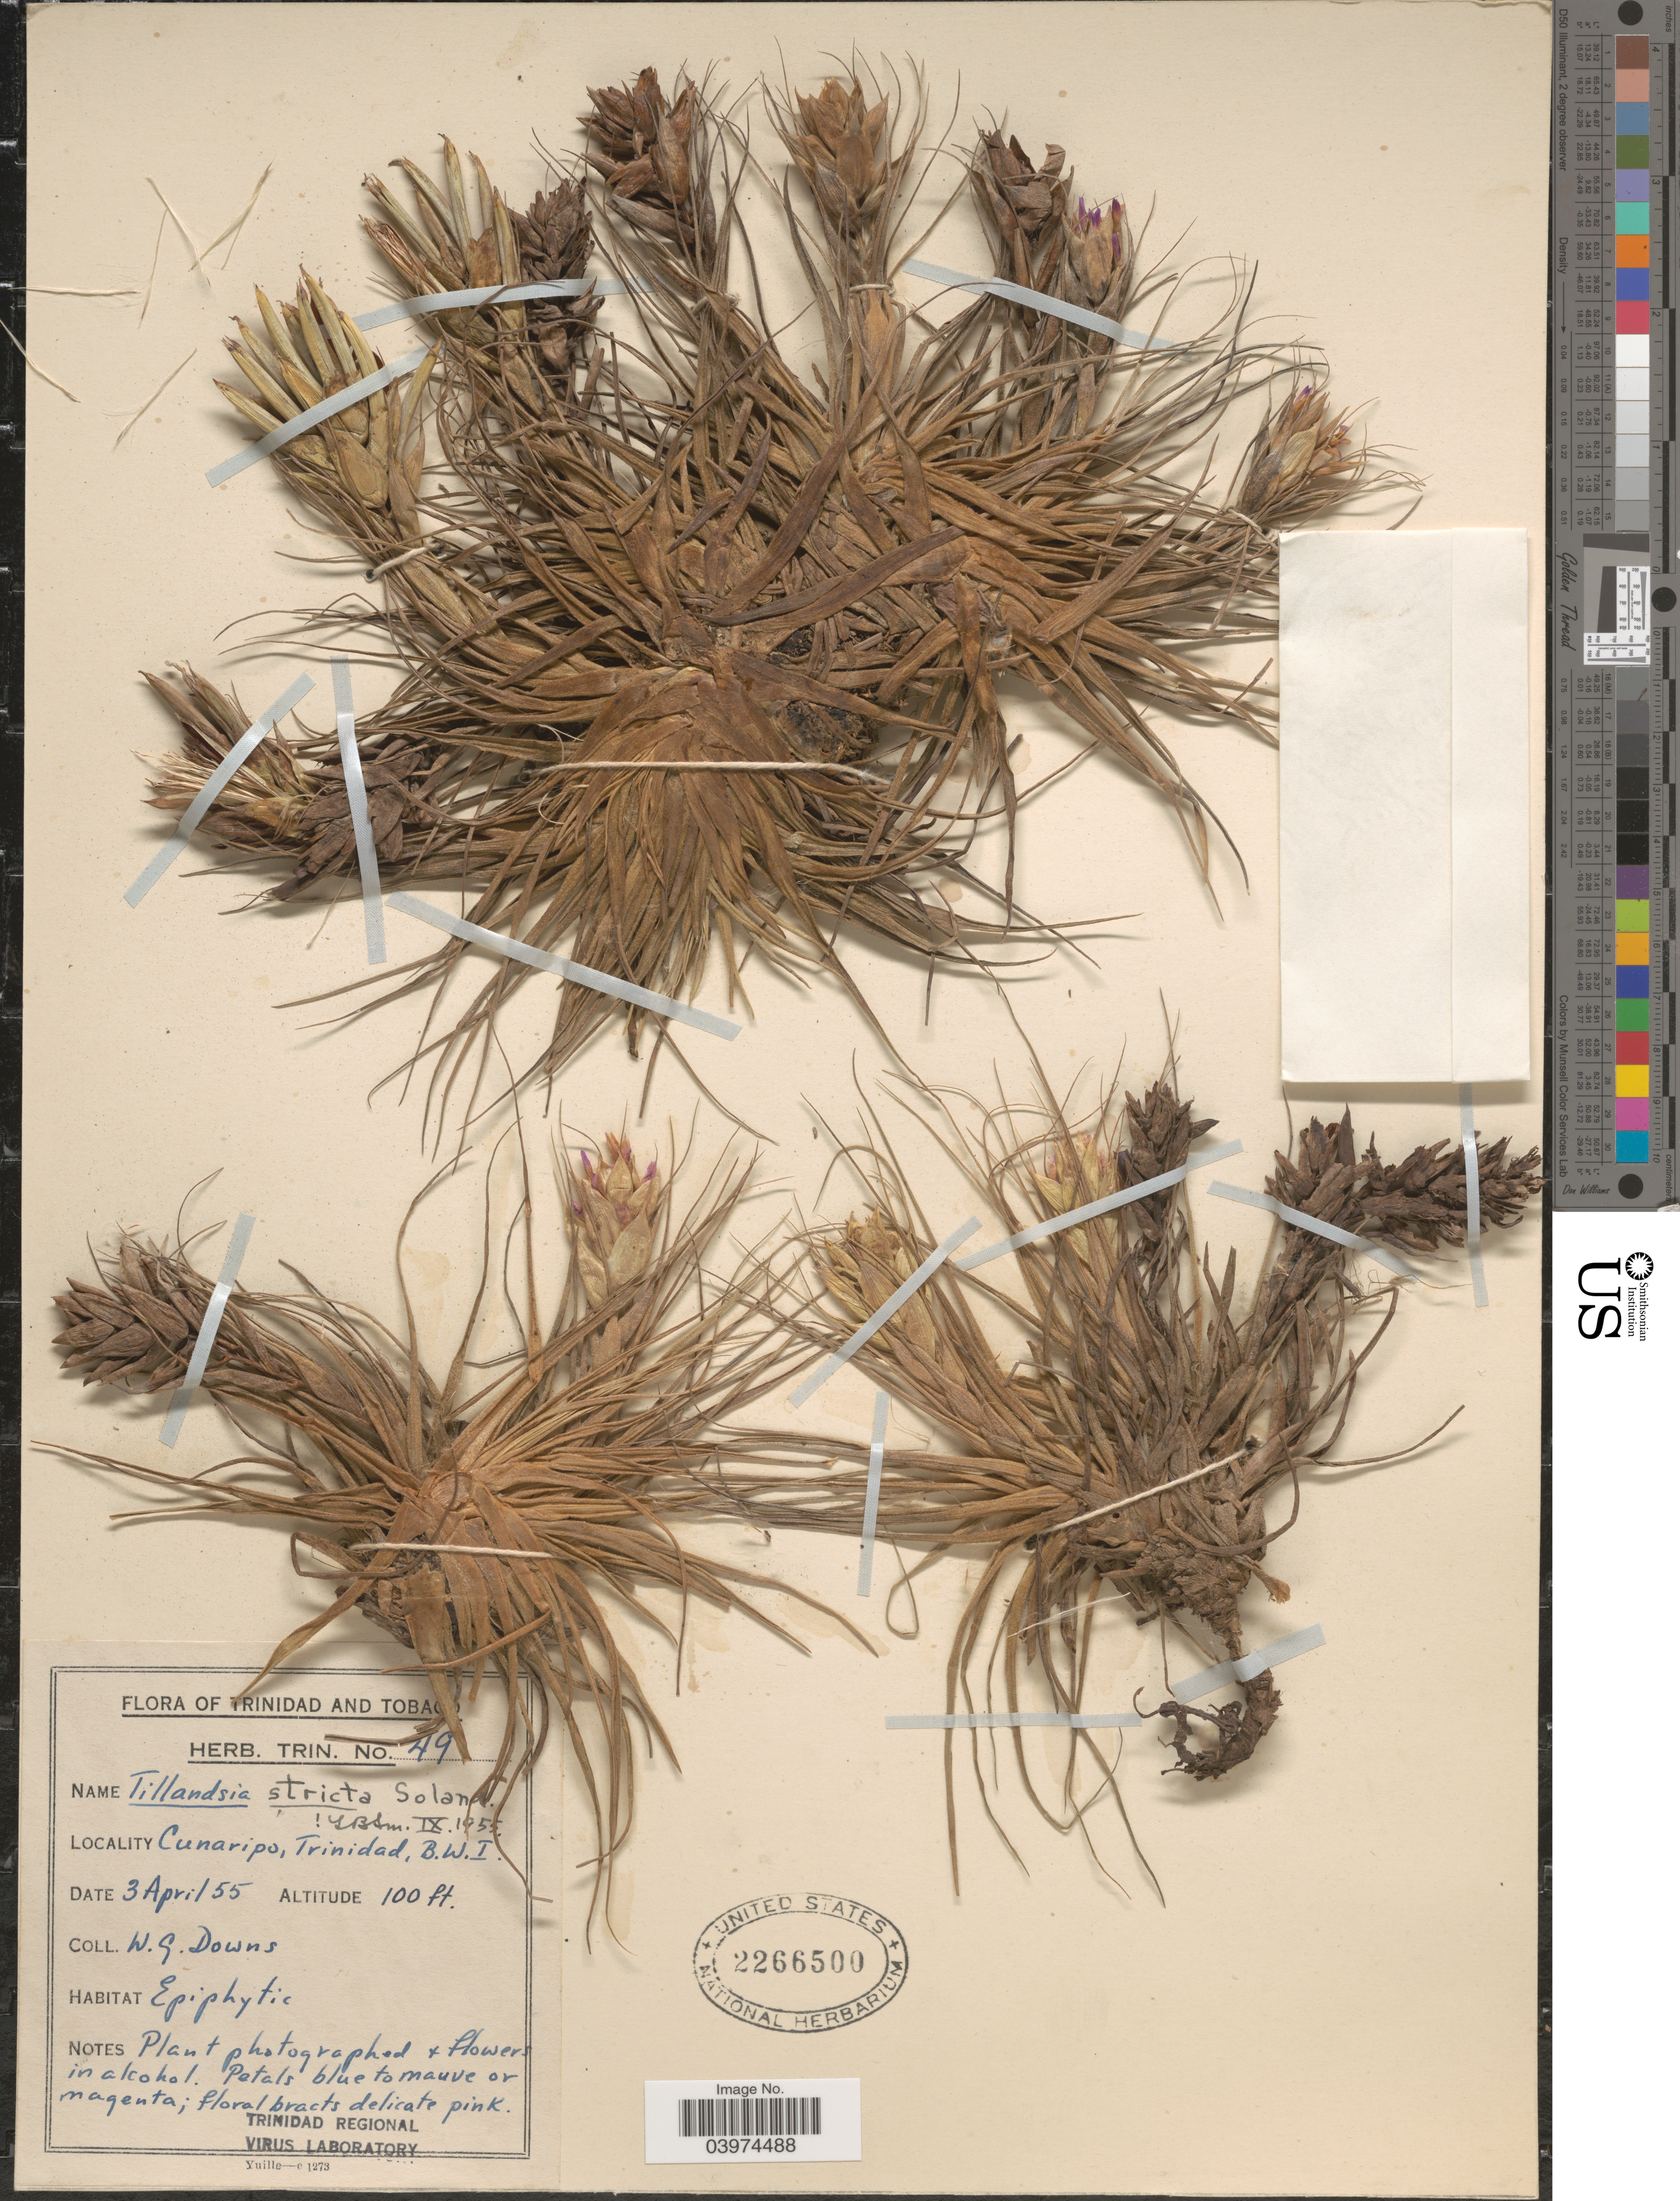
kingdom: Plantae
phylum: Tracheophyta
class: Liliopsida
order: Poales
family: Bromeliaceae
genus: Tillandsia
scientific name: Tillandsia stricta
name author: Sol. ex Ker Gawl.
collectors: W. G. Downs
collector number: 49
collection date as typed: Transcribed d/m/y: 3/4/55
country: Trinidad and Tobago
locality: Cunaripo, Trinidad, B.W.I.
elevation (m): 30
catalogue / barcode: US 2266500